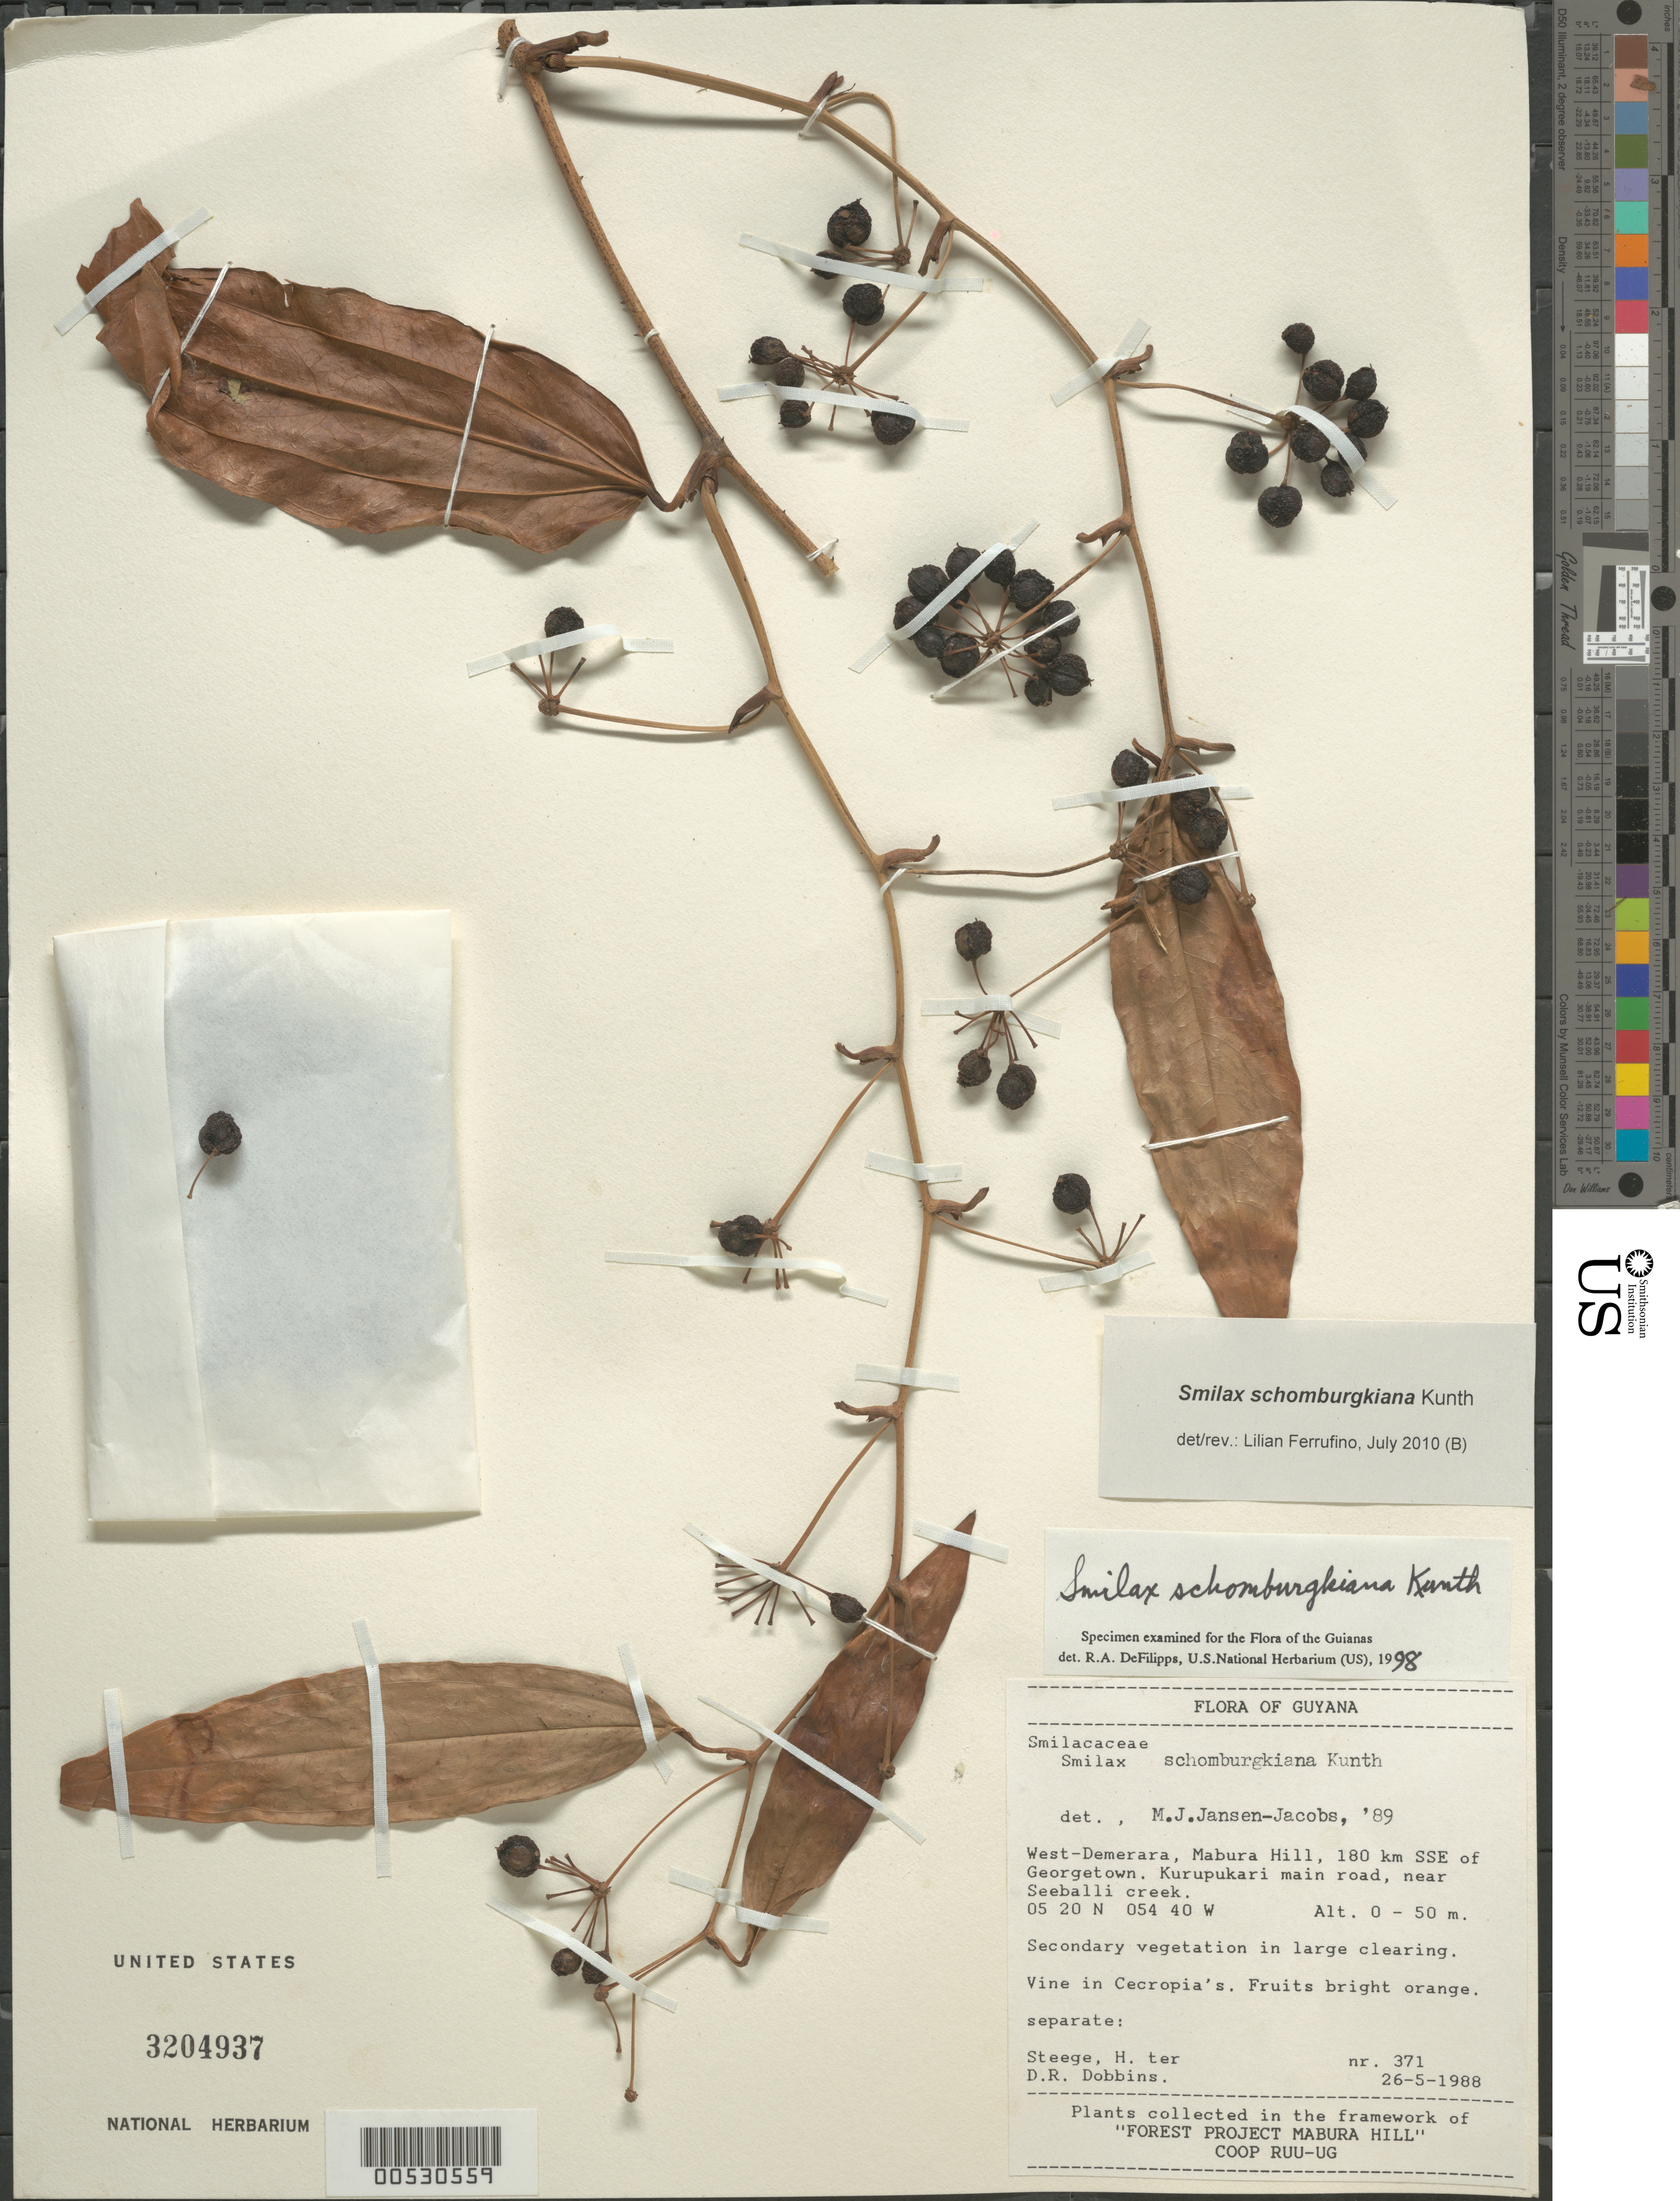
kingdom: Plantae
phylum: Tracheophyta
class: Liliopsida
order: Liliales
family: Smilacaceae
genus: Smilax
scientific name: Smilax schomburgkiana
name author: Kunth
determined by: DeFilipps, R. A.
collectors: H. ter Steege & D. Dobbins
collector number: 371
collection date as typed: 26-May-88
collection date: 1988-05-26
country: Guyana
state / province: U. Demerara-Berbice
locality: Mabura Hill, 180 km SSE of Georgetown, Kurupukari main road, near Seeballi Creek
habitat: Secondary vegetation in large clearing; in Cecropias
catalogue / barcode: US 3204937